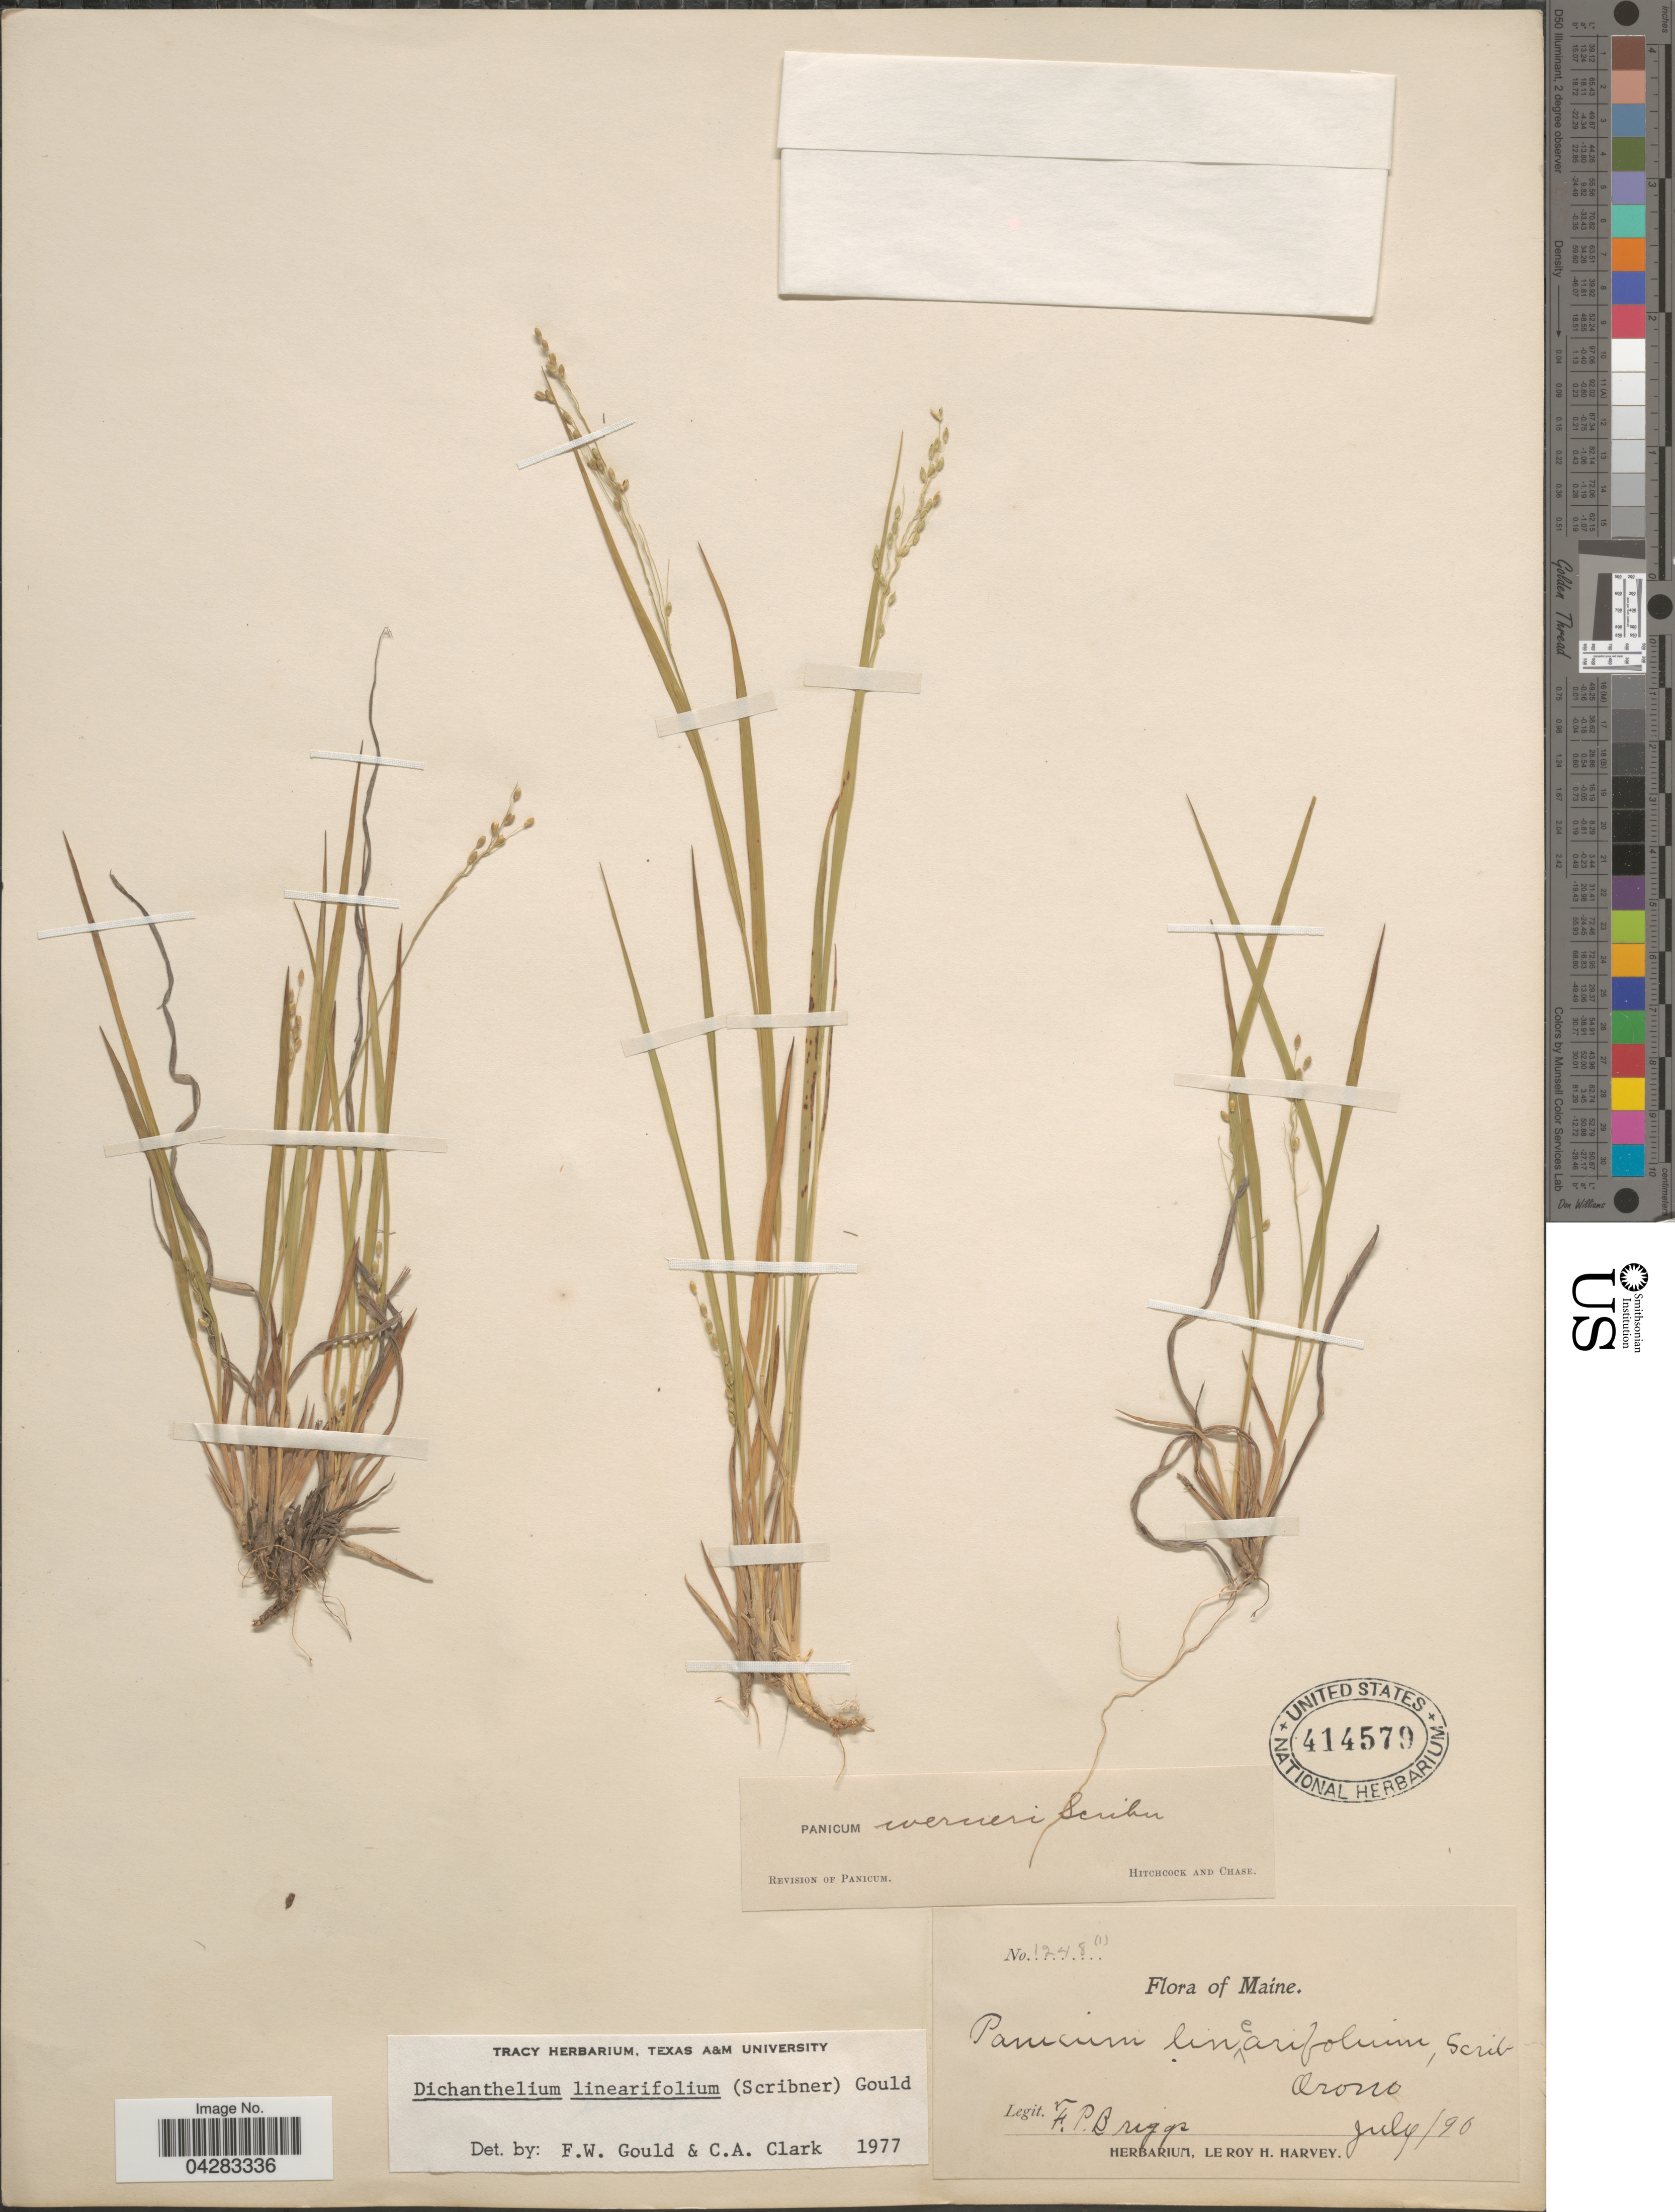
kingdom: Plantae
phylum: Tracheophyta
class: Liliopsida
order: Poales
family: Poaceae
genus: Dichanthelium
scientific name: Dichanthelium linearifolium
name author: (Scribn.) Gould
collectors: F. Briggs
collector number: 1248(1)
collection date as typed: Transcribed d/m/y: /7/90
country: United States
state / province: Maine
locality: Orono.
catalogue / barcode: US 414579